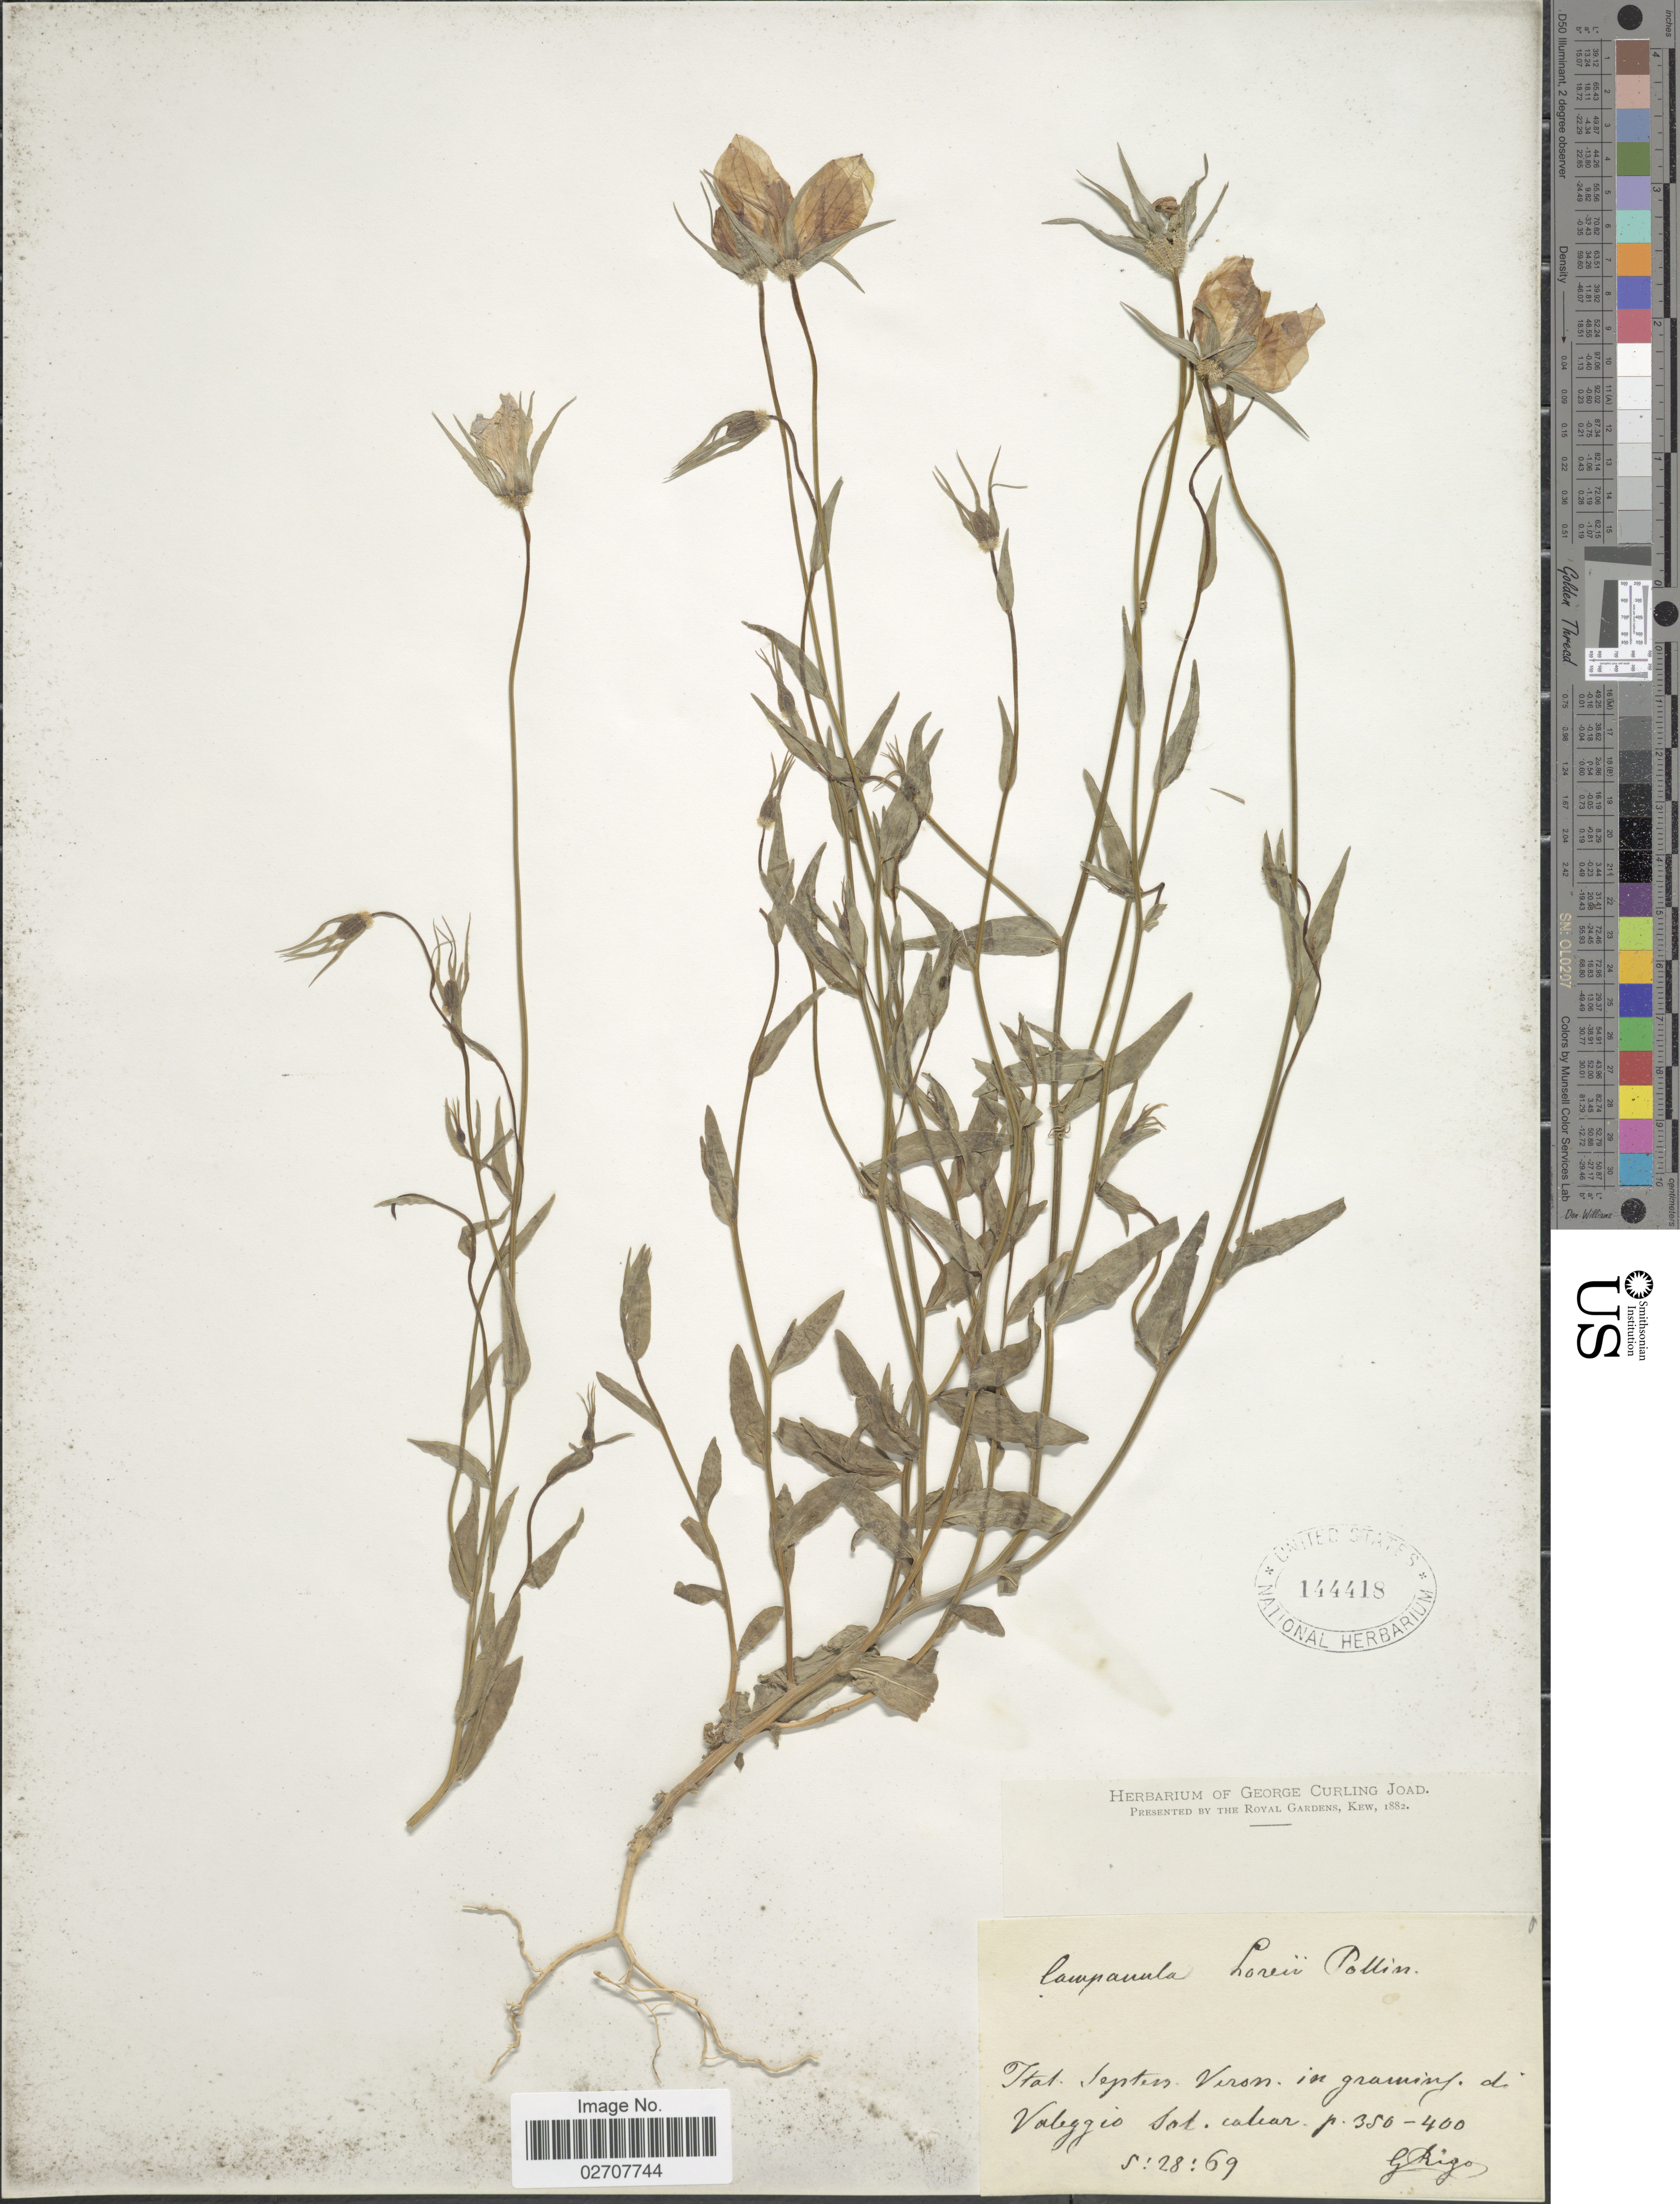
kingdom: Plantae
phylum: Tracheophyta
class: Magnoliopsida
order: Asterales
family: Campanulaceae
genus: Campanula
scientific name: Campanula lorei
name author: Pollini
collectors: G. Rigo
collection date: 1869-05-28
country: Italy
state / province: Veneto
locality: Ital. septers. Veron. in gramins. d Valeggio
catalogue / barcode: US 144418